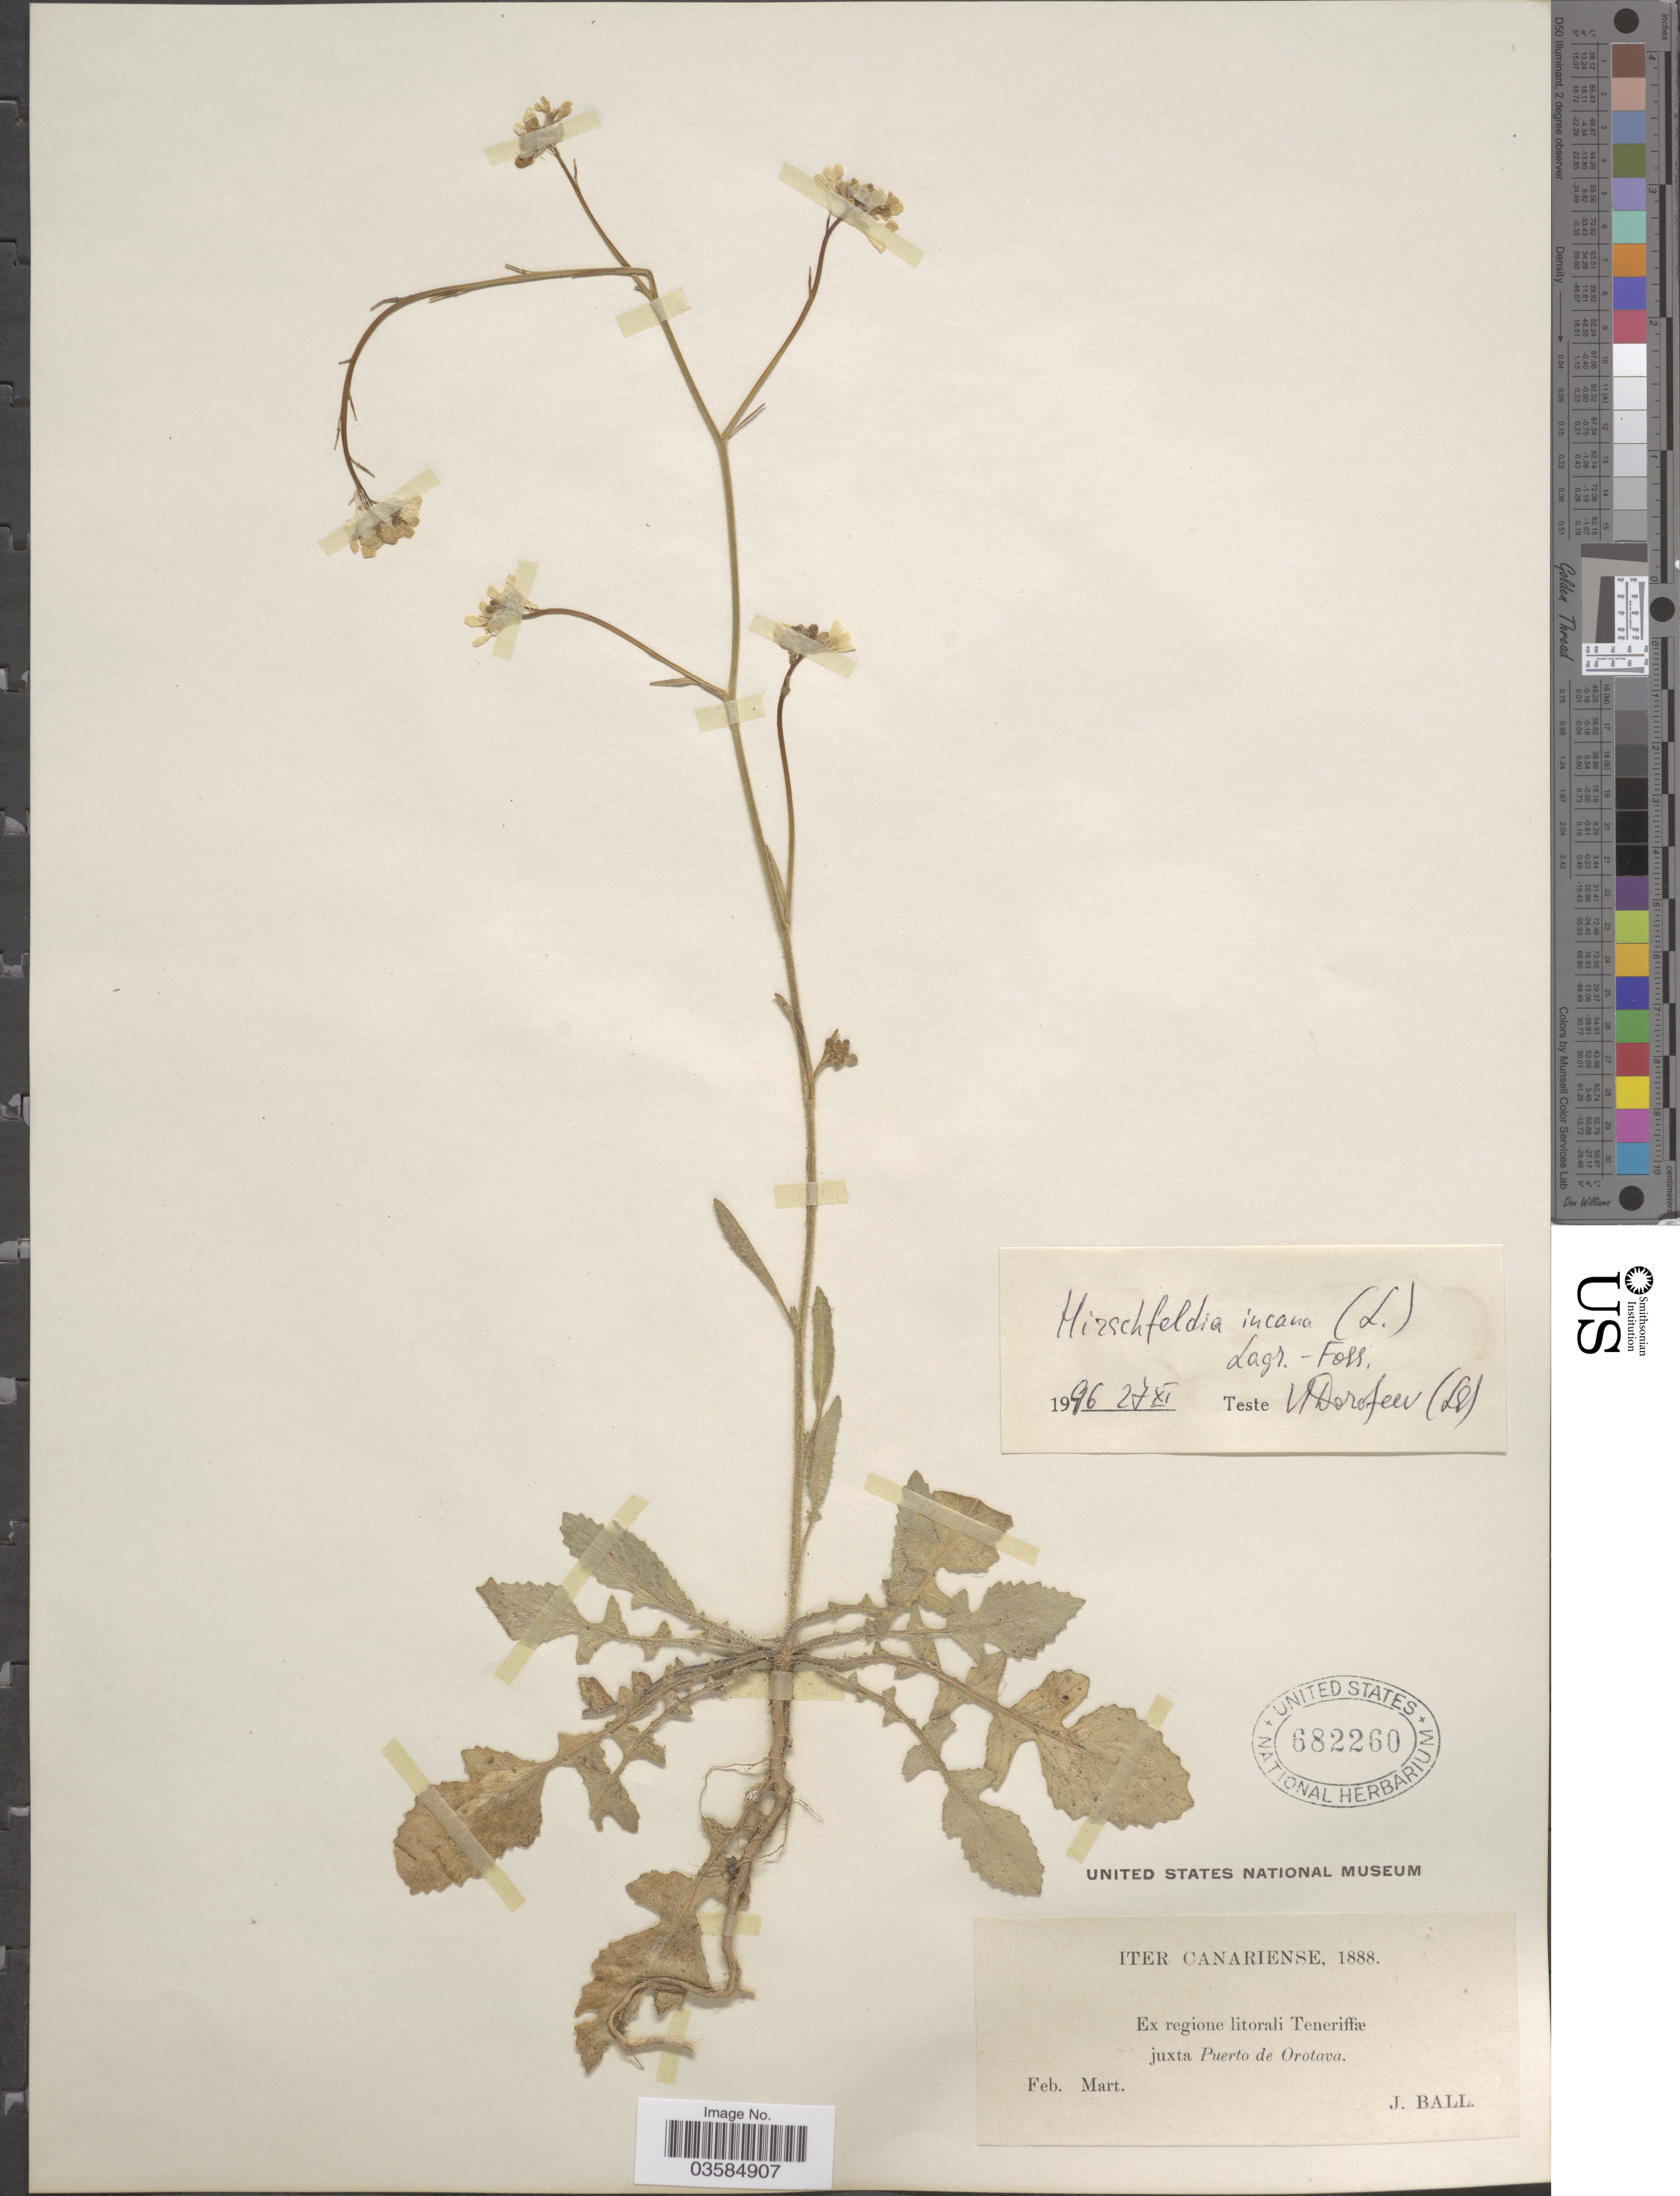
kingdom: Plantae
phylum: Tracheophyta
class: Magnoliopsida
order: Brassicales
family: Brassicaceae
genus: Hirschfeldia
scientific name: Hirschfeldia incana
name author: (L.) Lagr.-Foss.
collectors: J. Ball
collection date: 1888-02/1888-03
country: Spain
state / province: Canarias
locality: Iter Canariense. Ex regione litorali Teneriffæ juxta Puerto de Orotava.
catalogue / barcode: US 682260